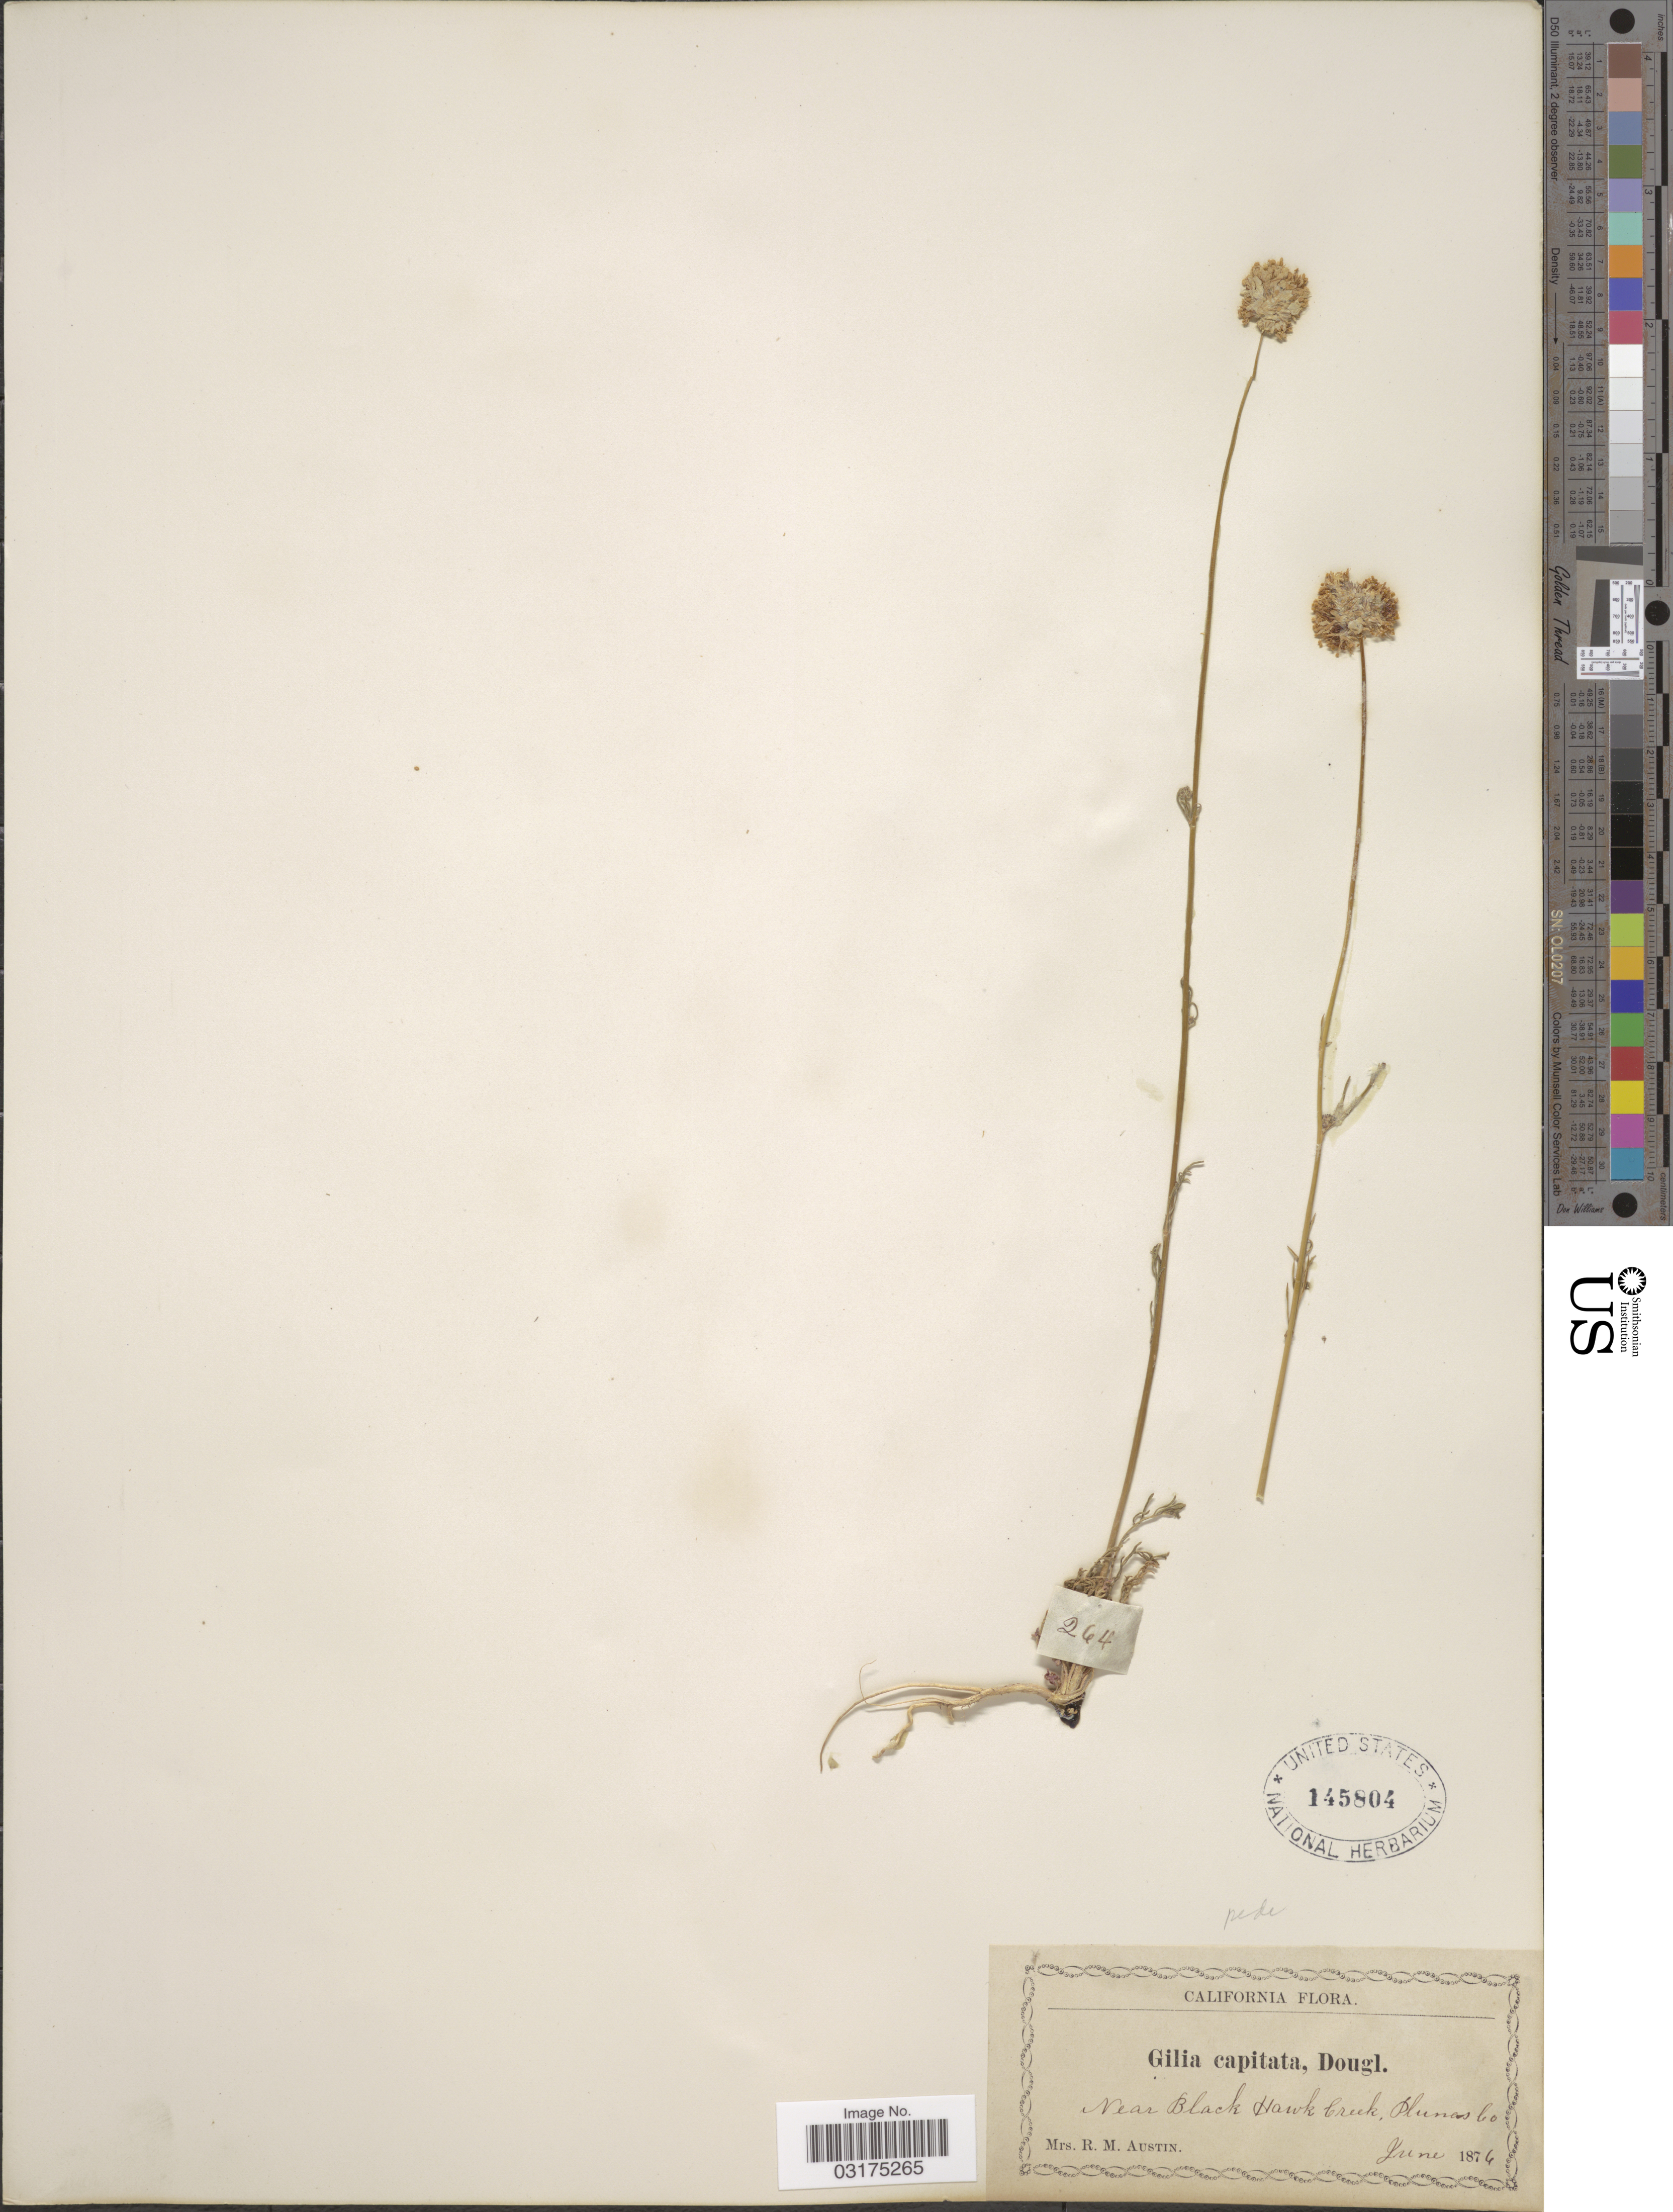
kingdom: Plantae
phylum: Tracheophyta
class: Magnoliopsida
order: Ericales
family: Polemoniaceae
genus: Gilia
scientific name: Gilia capitata subsp. pedemontana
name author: V.E. Grant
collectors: R. Austin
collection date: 1874-06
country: United States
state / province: California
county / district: Plumas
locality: Near Black Hawk Creek, Plumas Co.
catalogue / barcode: US 145804